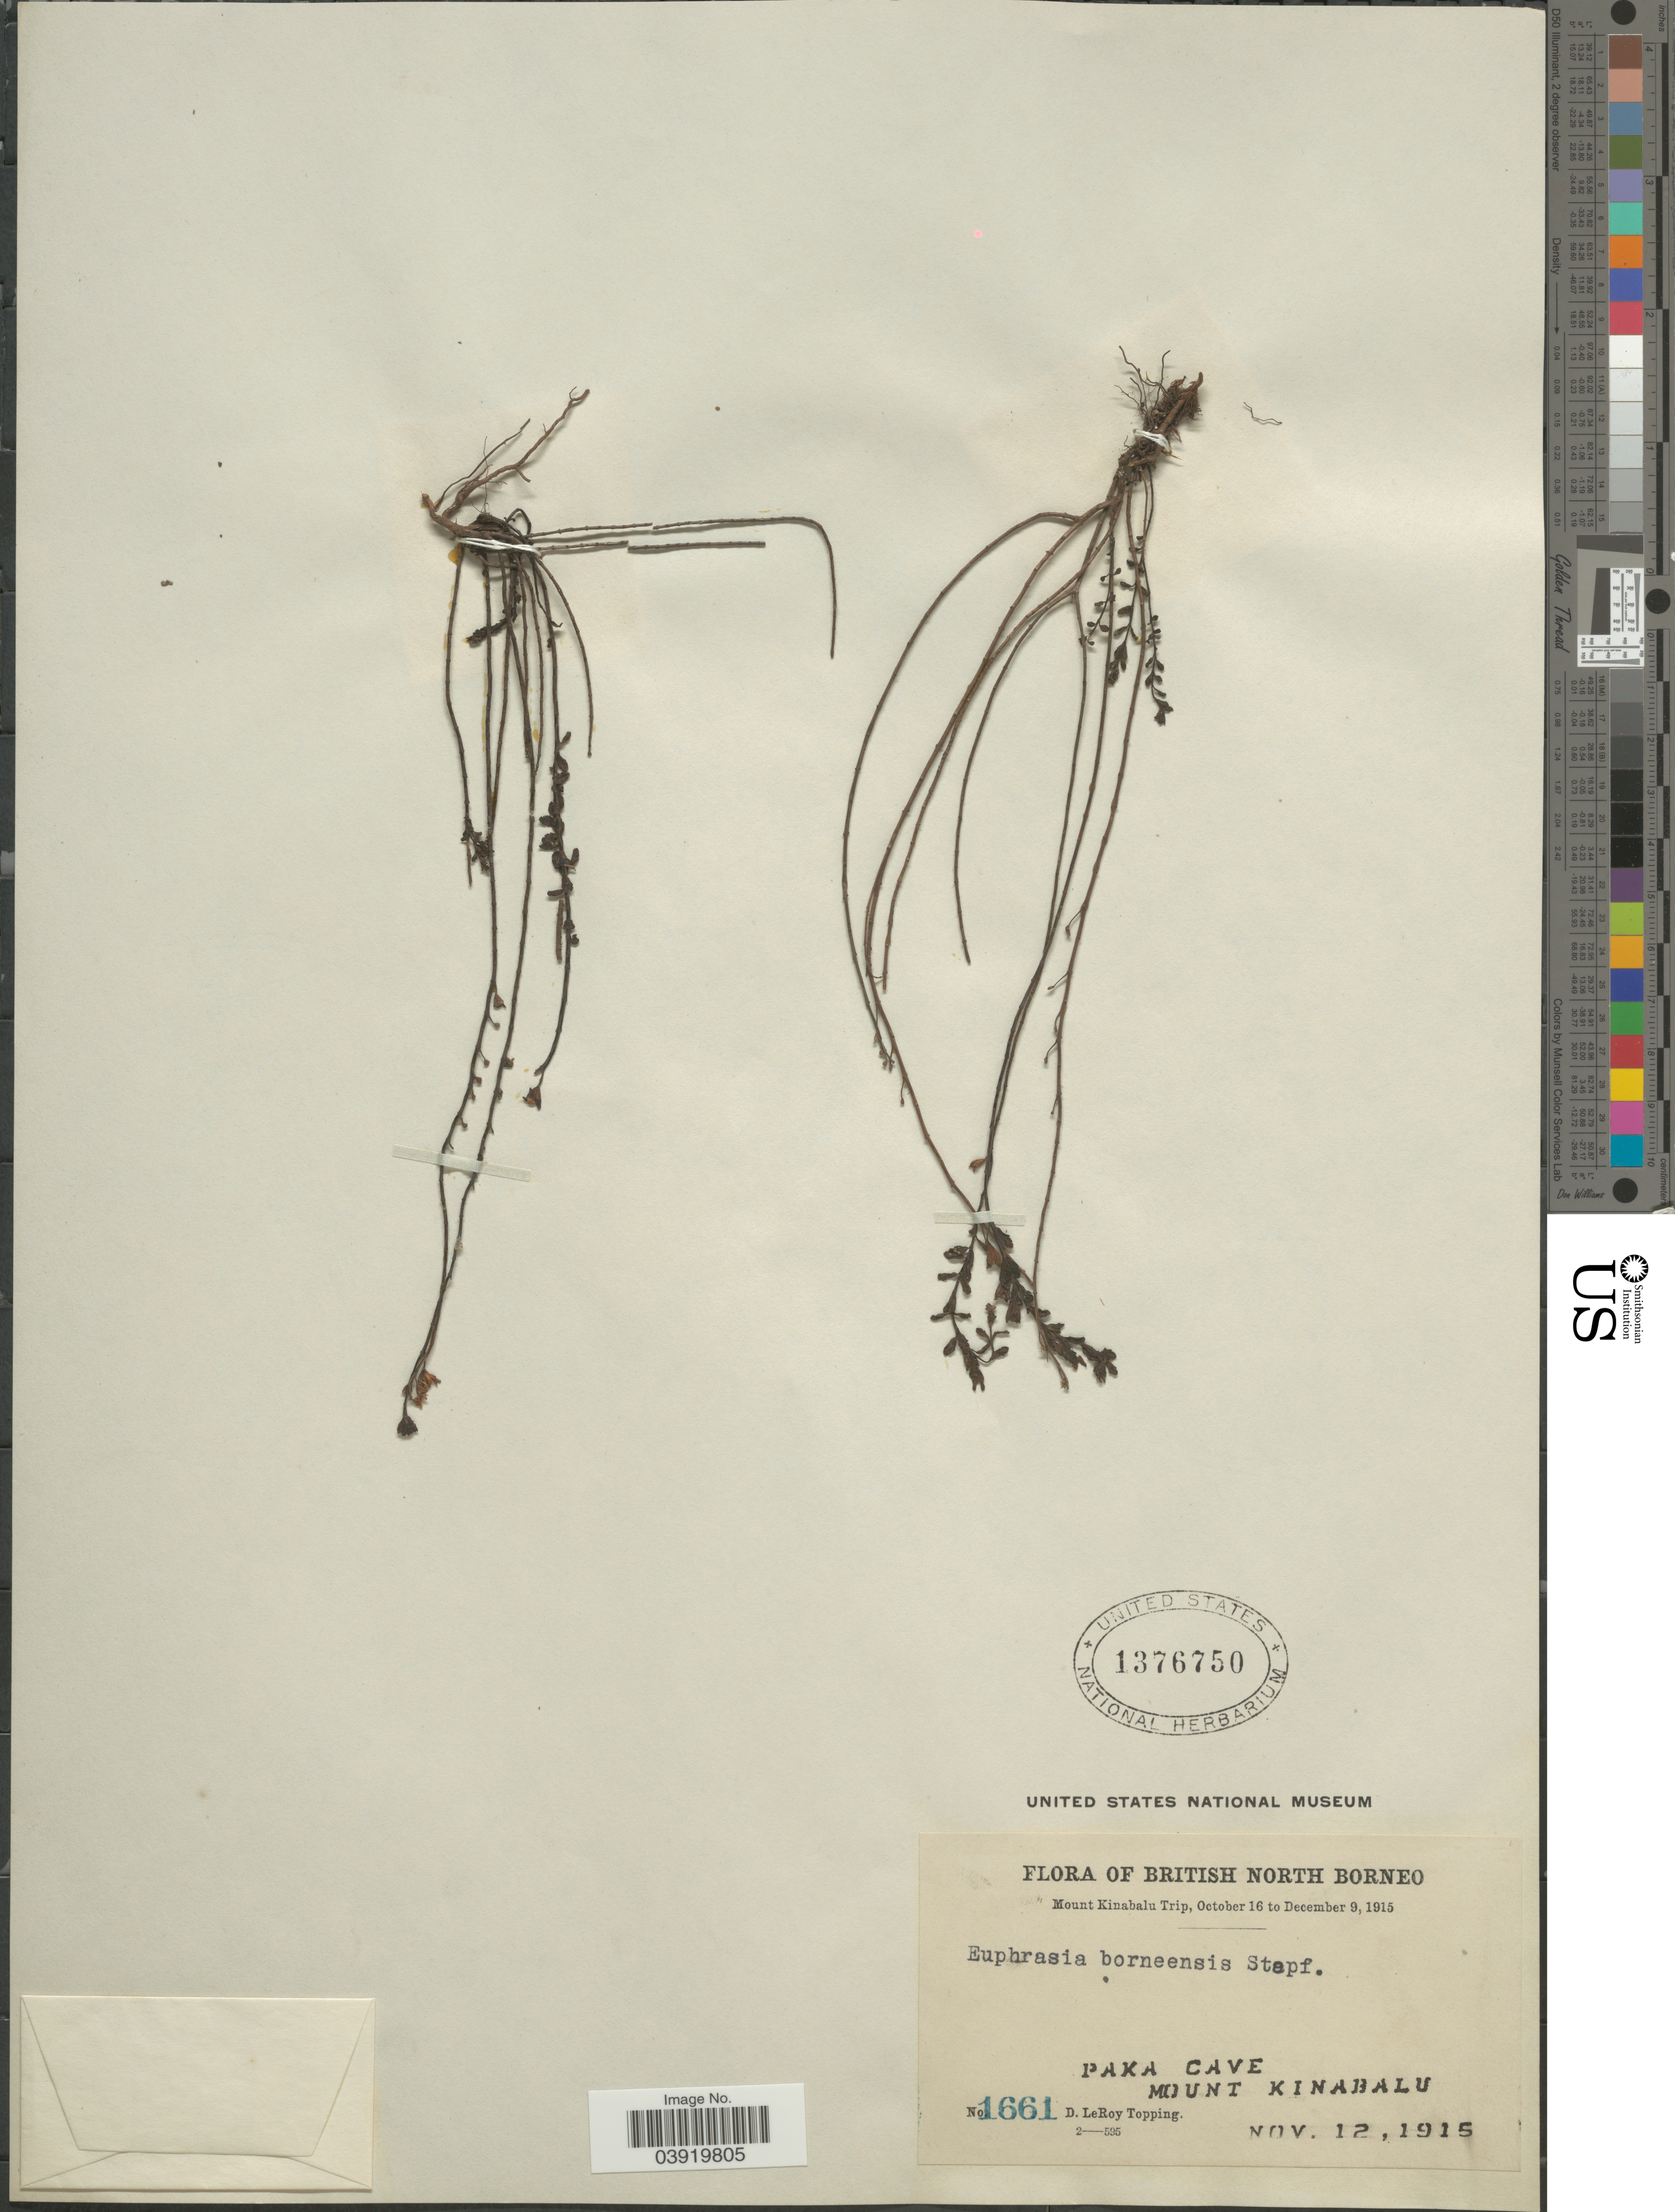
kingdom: Plantae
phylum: Tracheophyta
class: Magnoliopsida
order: Lamiales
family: Orobanchaceae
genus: Euphrasia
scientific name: Euphrasia borneensis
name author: Stapf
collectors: D. L. Topping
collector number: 1661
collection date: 1915-11-12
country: Malaysia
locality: British North Borneo. Mount Kinabalu Trip. Paka Cave. Mount Kinabalu.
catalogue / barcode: US 1376750